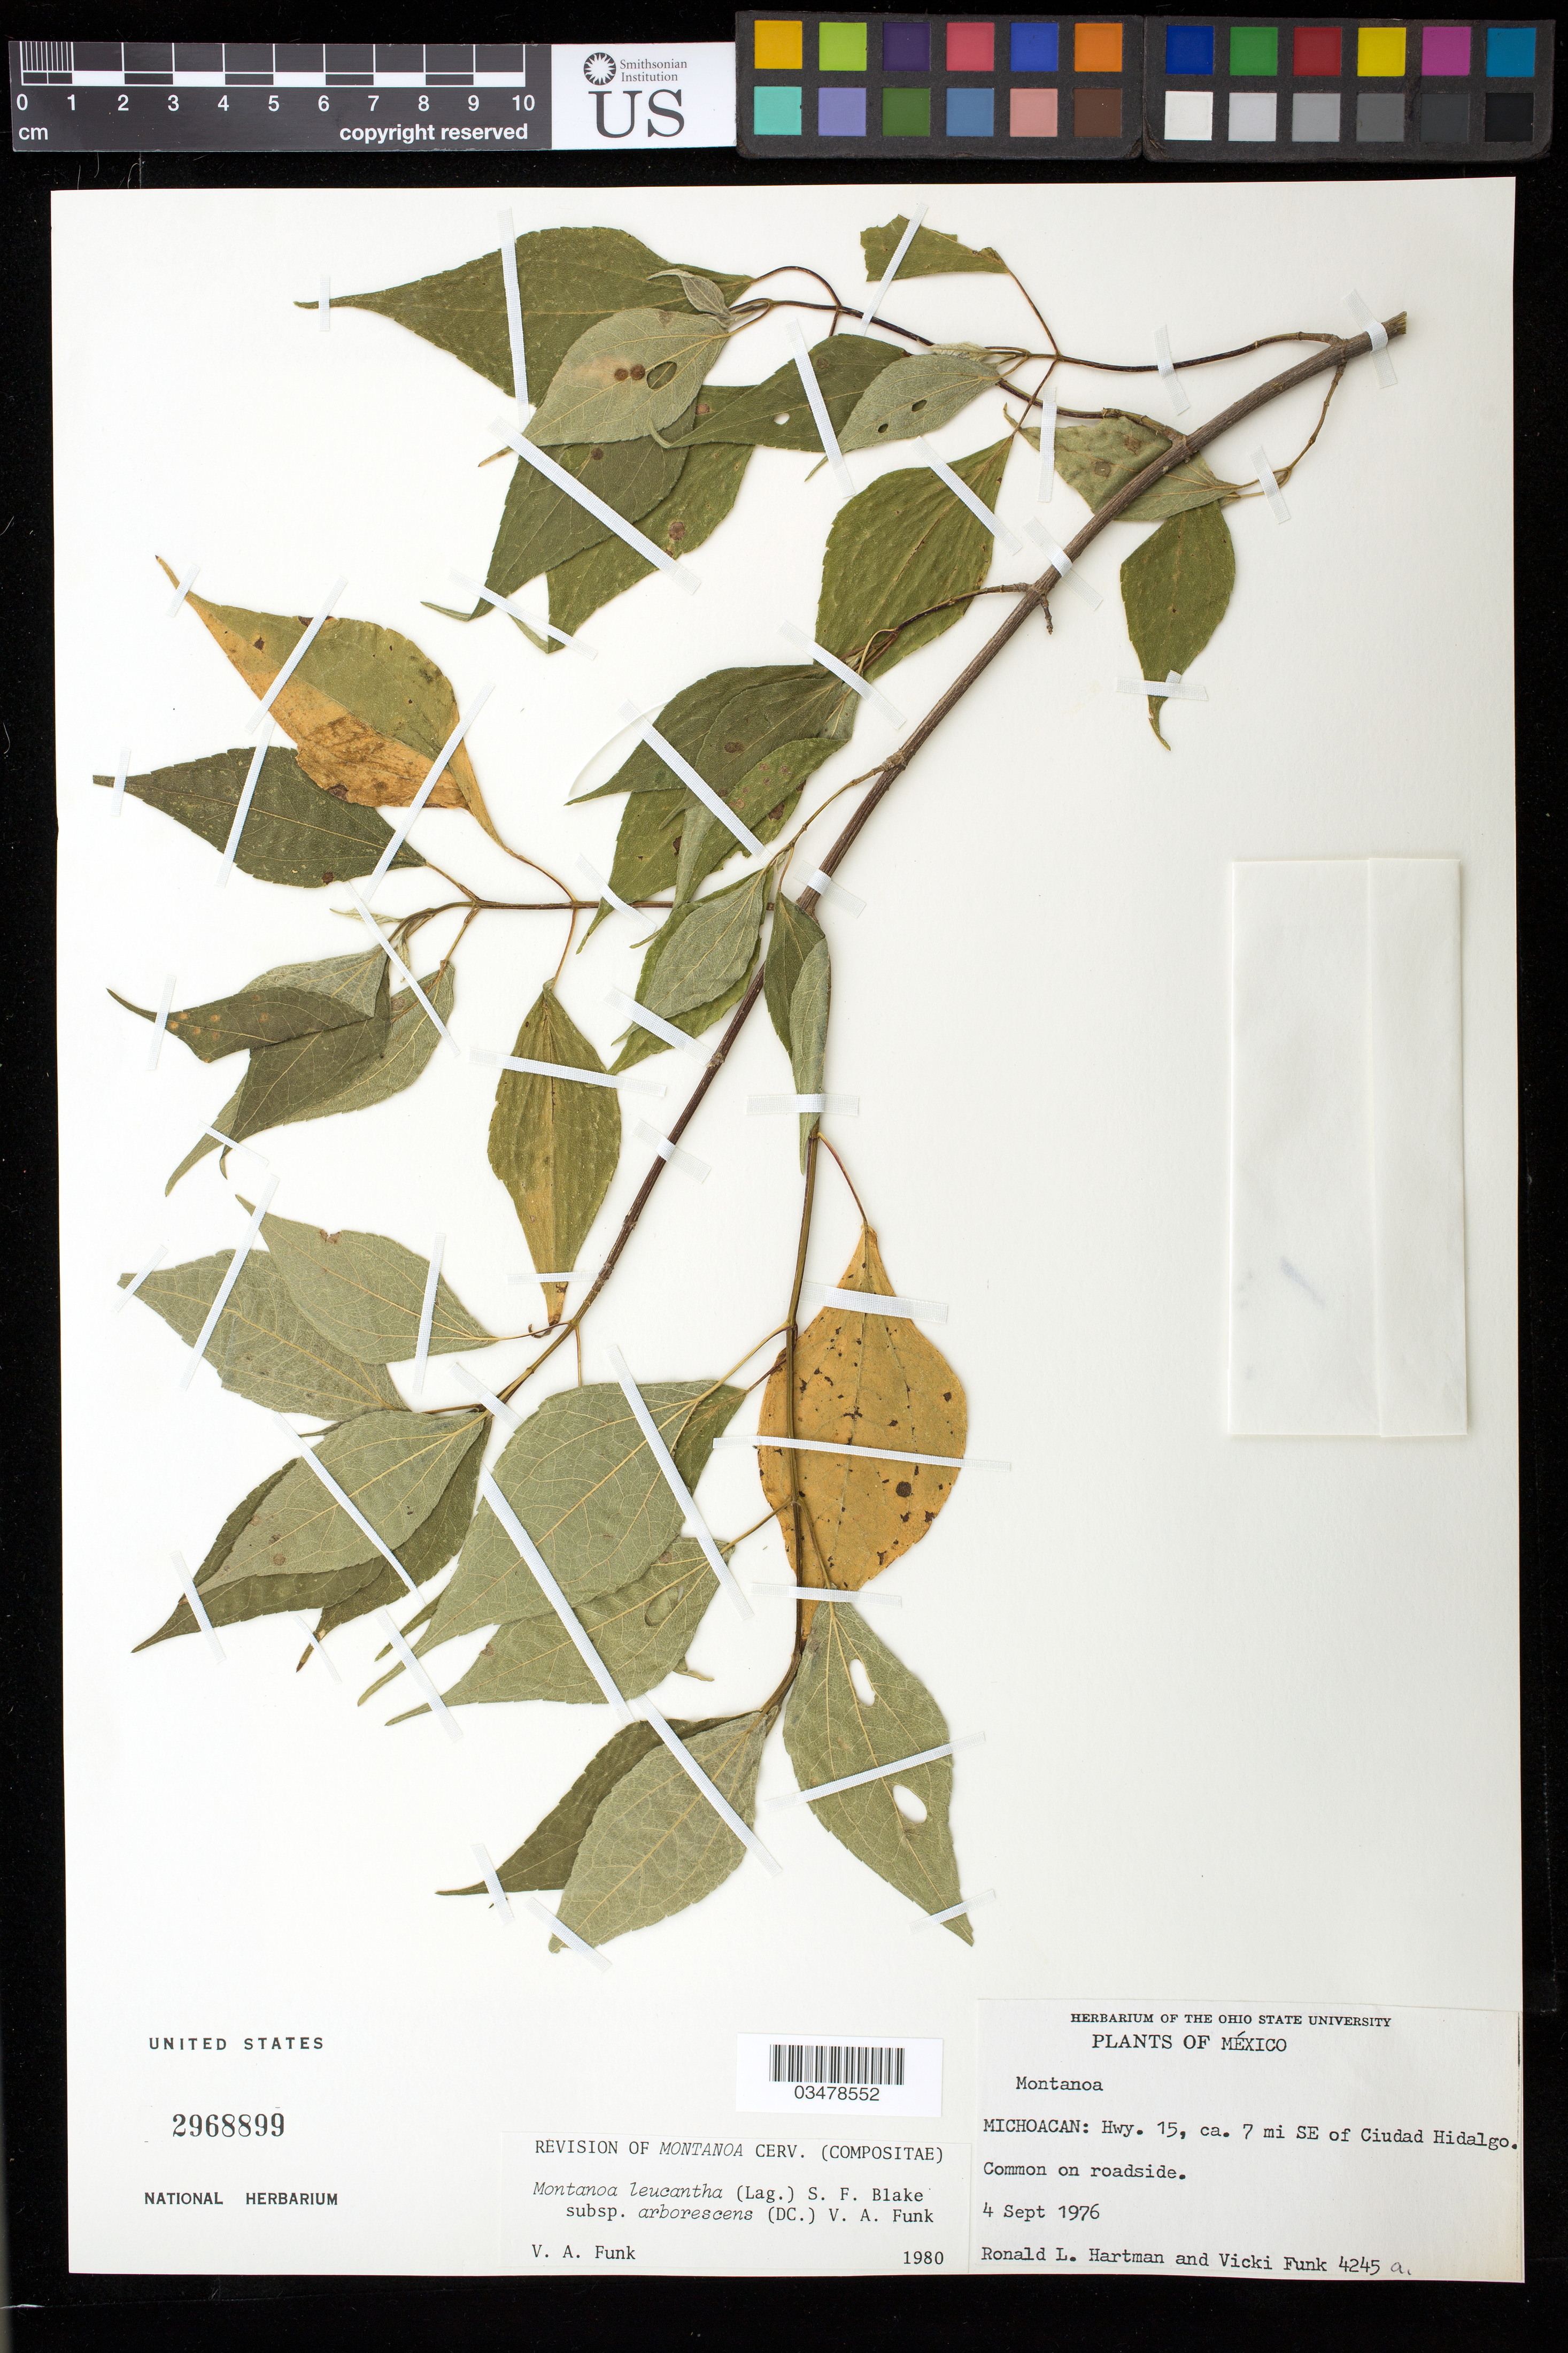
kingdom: Plantae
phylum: Tracheophyta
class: Magnoliopsida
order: Asterales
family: Asteraceae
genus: Montanoa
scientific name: Montanoa leucantha subsp. arborescens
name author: (DC.) V.A. Funk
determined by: Funk, Vicki A., (BOT), Smithsonian Institution - National Museum of Natural History (UNITED STATES)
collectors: R. Hartman & V. Funk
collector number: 4245 a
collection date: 1976-09-04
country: Mexico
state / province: Michoacan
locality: Hwy 15, ca 7 mi SE of Ciudad Hidalgo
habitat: Common on roadside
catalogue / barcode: US 2968899